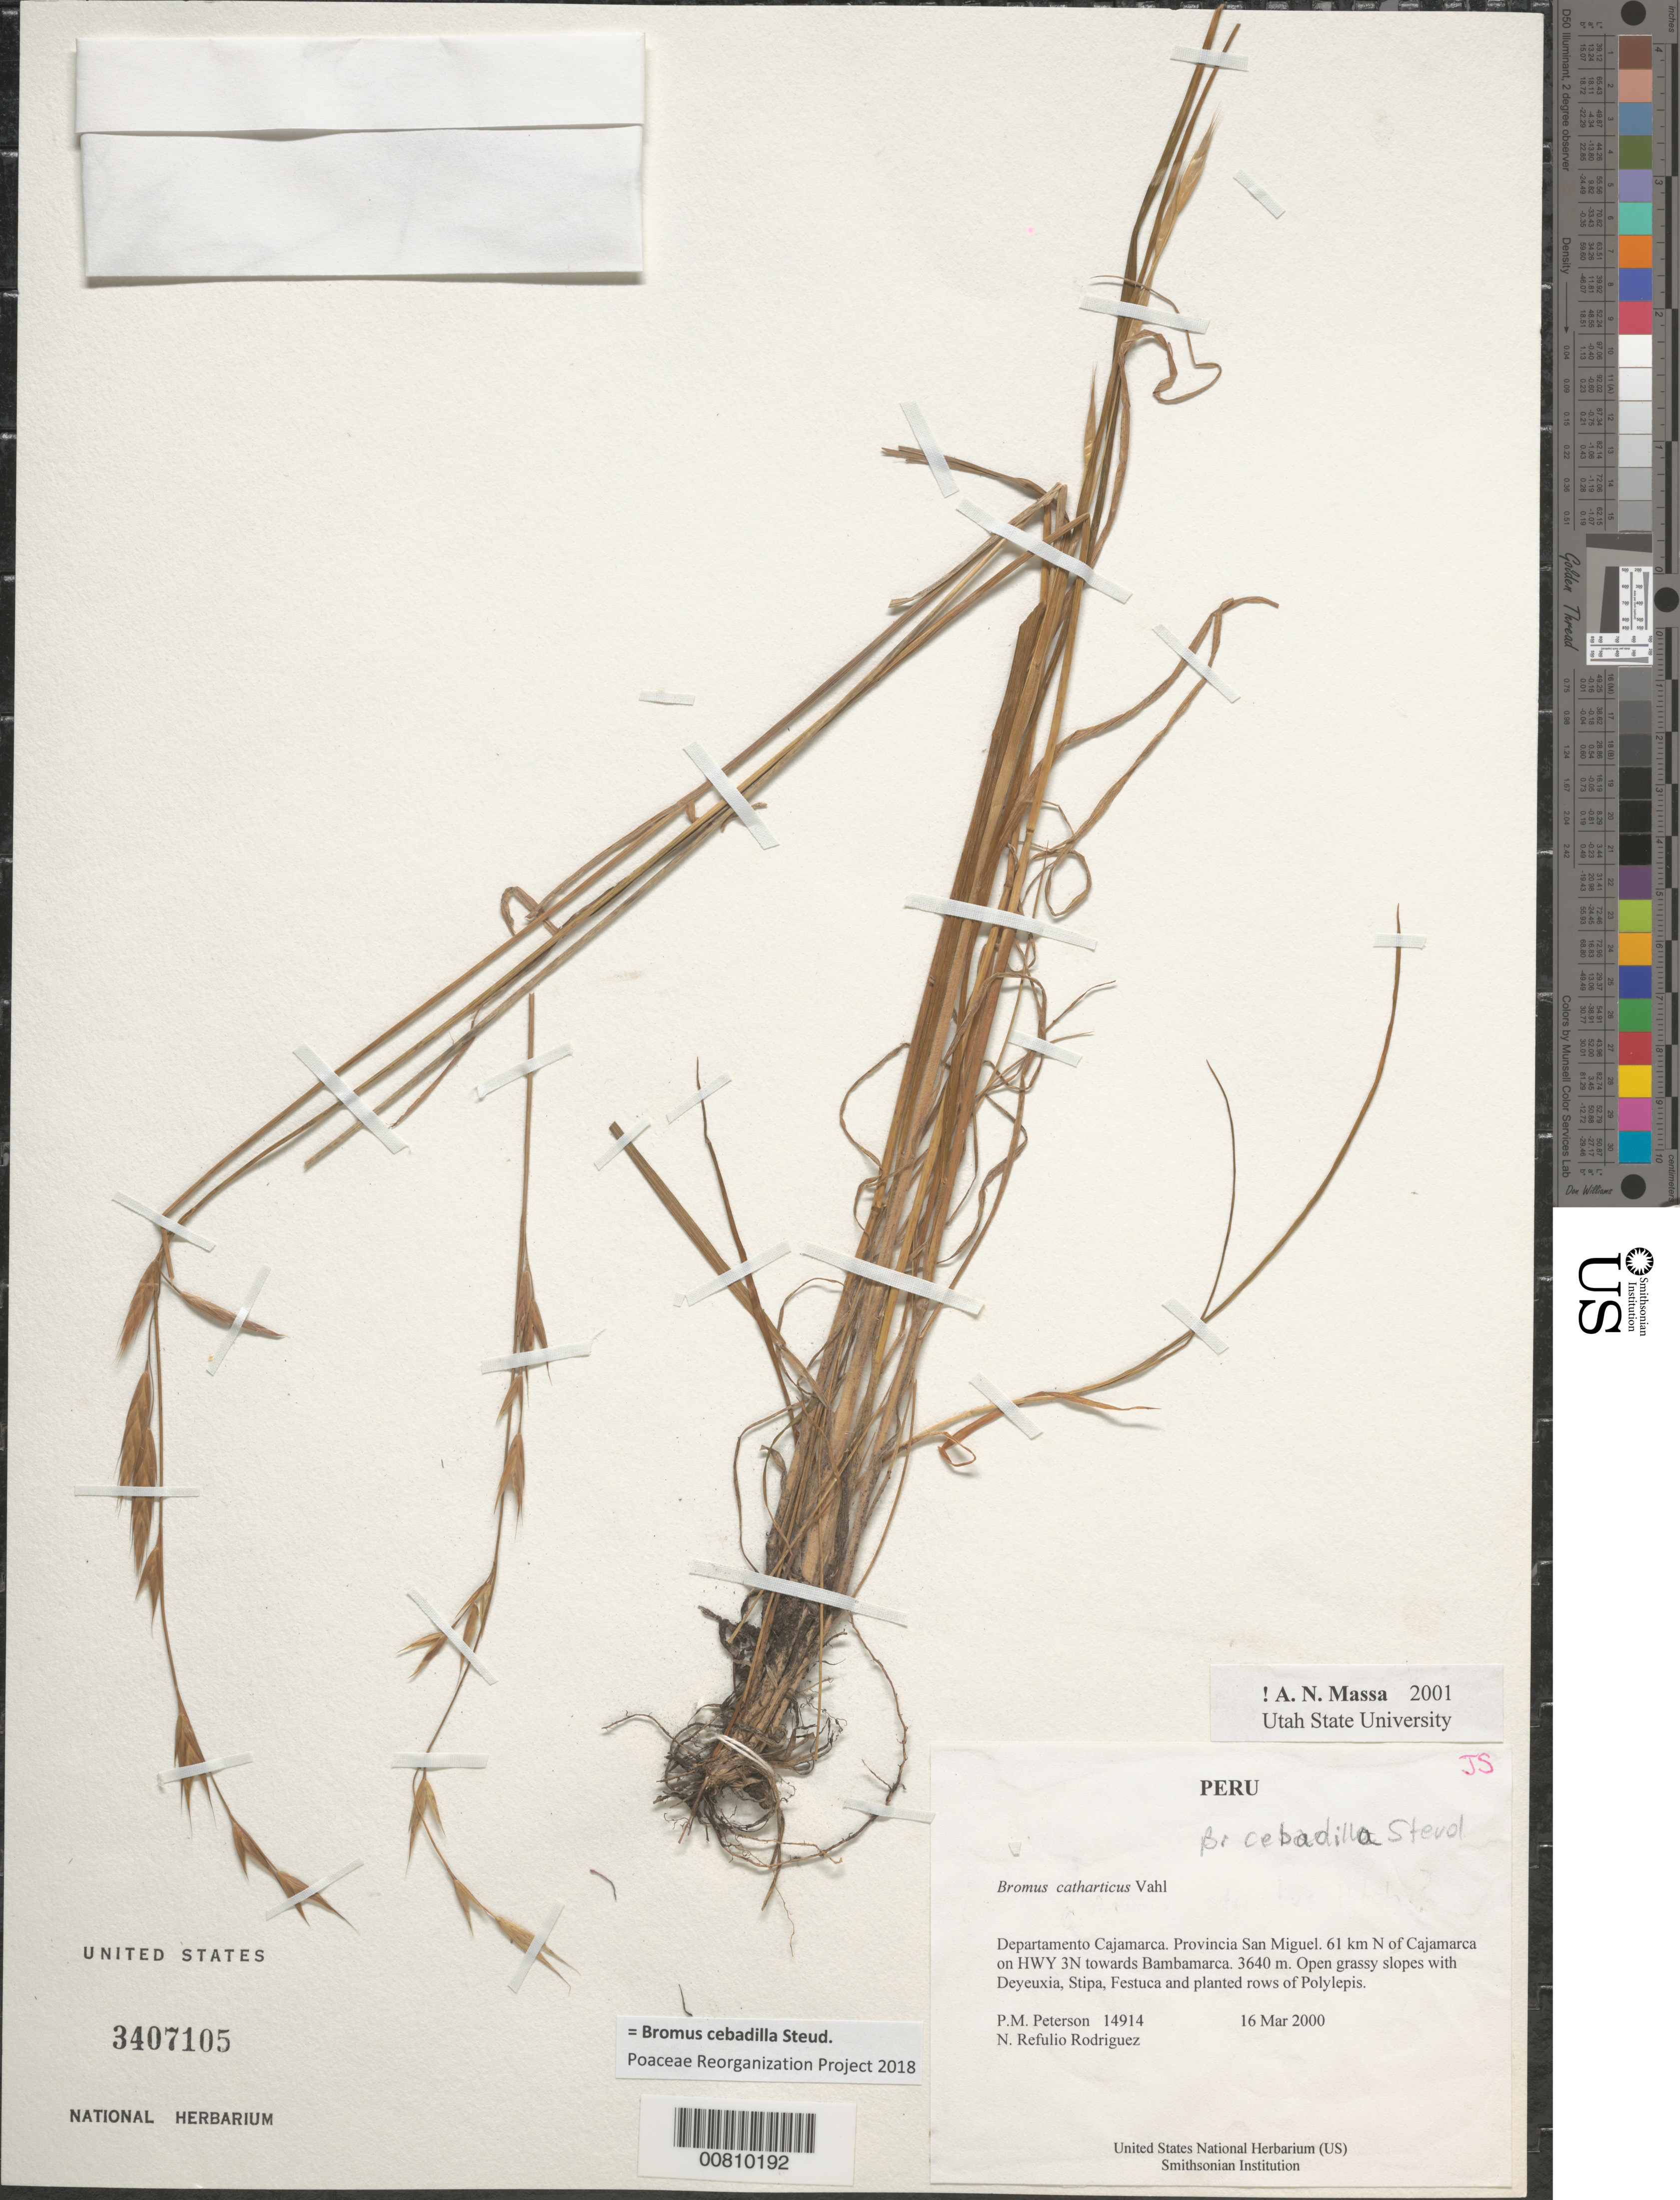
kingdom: Plantae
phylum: Tracheophyta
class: Liliopsida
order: Poales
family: Poaceae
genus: Bromus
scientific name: Bromus cebadilla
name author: Steud.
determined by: Poaceae Reorganization Project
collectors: P. M. Peterson & N. Refulio-Rodríguez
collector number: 14914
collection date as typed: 16 Mar 2000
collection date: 2000-03-16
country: Peru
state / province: Cajamarca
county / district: San Miguel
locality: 61 km N of Cajamarca on HWY 3N towards Bambamarca.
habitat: Open grassy slopes with Deyeuxia, Stipa, Festuca and planted rows of Polylepis.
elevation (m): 3640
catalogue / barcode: US 3407105